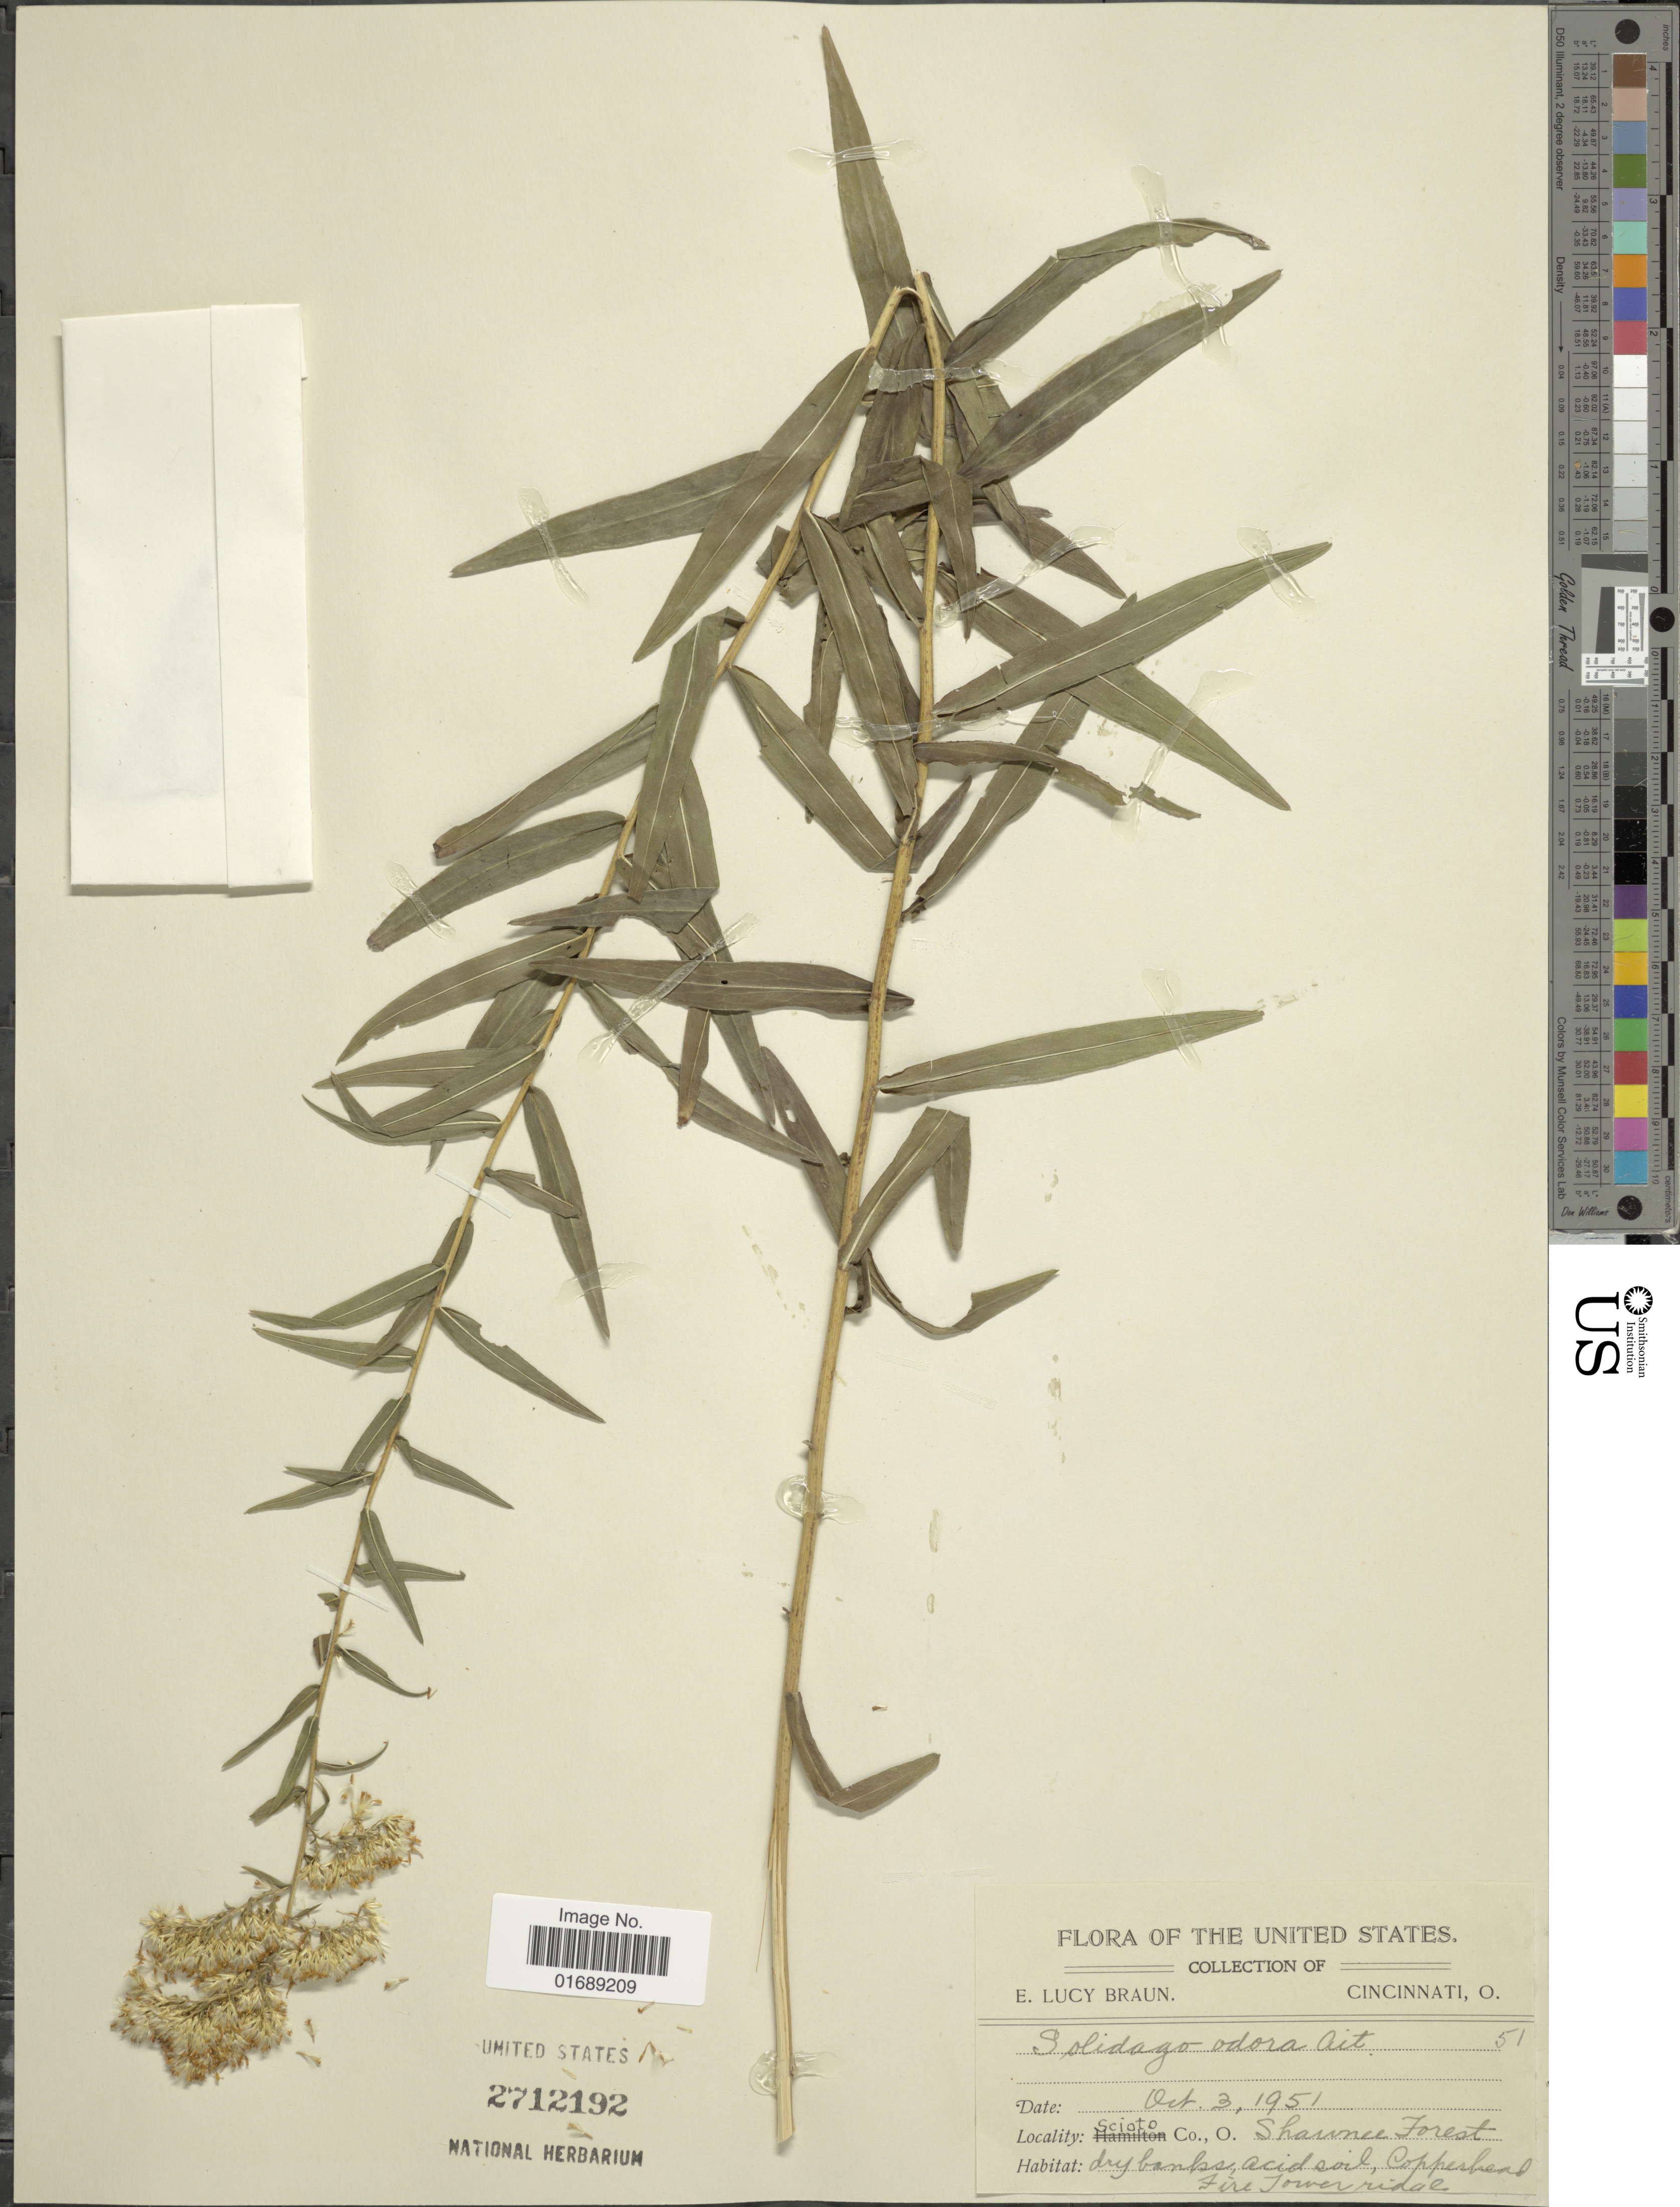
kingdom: Plantae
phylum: Tracheophyta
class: Magnoliopsida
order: Asterales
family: Asteraceae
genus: Solidago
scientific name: Solidago odora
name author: Aiton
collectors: E. L. Braun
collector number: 51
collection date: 1951-10-03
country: United States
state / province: Ohio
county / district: Scioto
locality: Shawnee Forest, Copperhead Fire Tower Ridge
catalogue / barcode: US 2712192